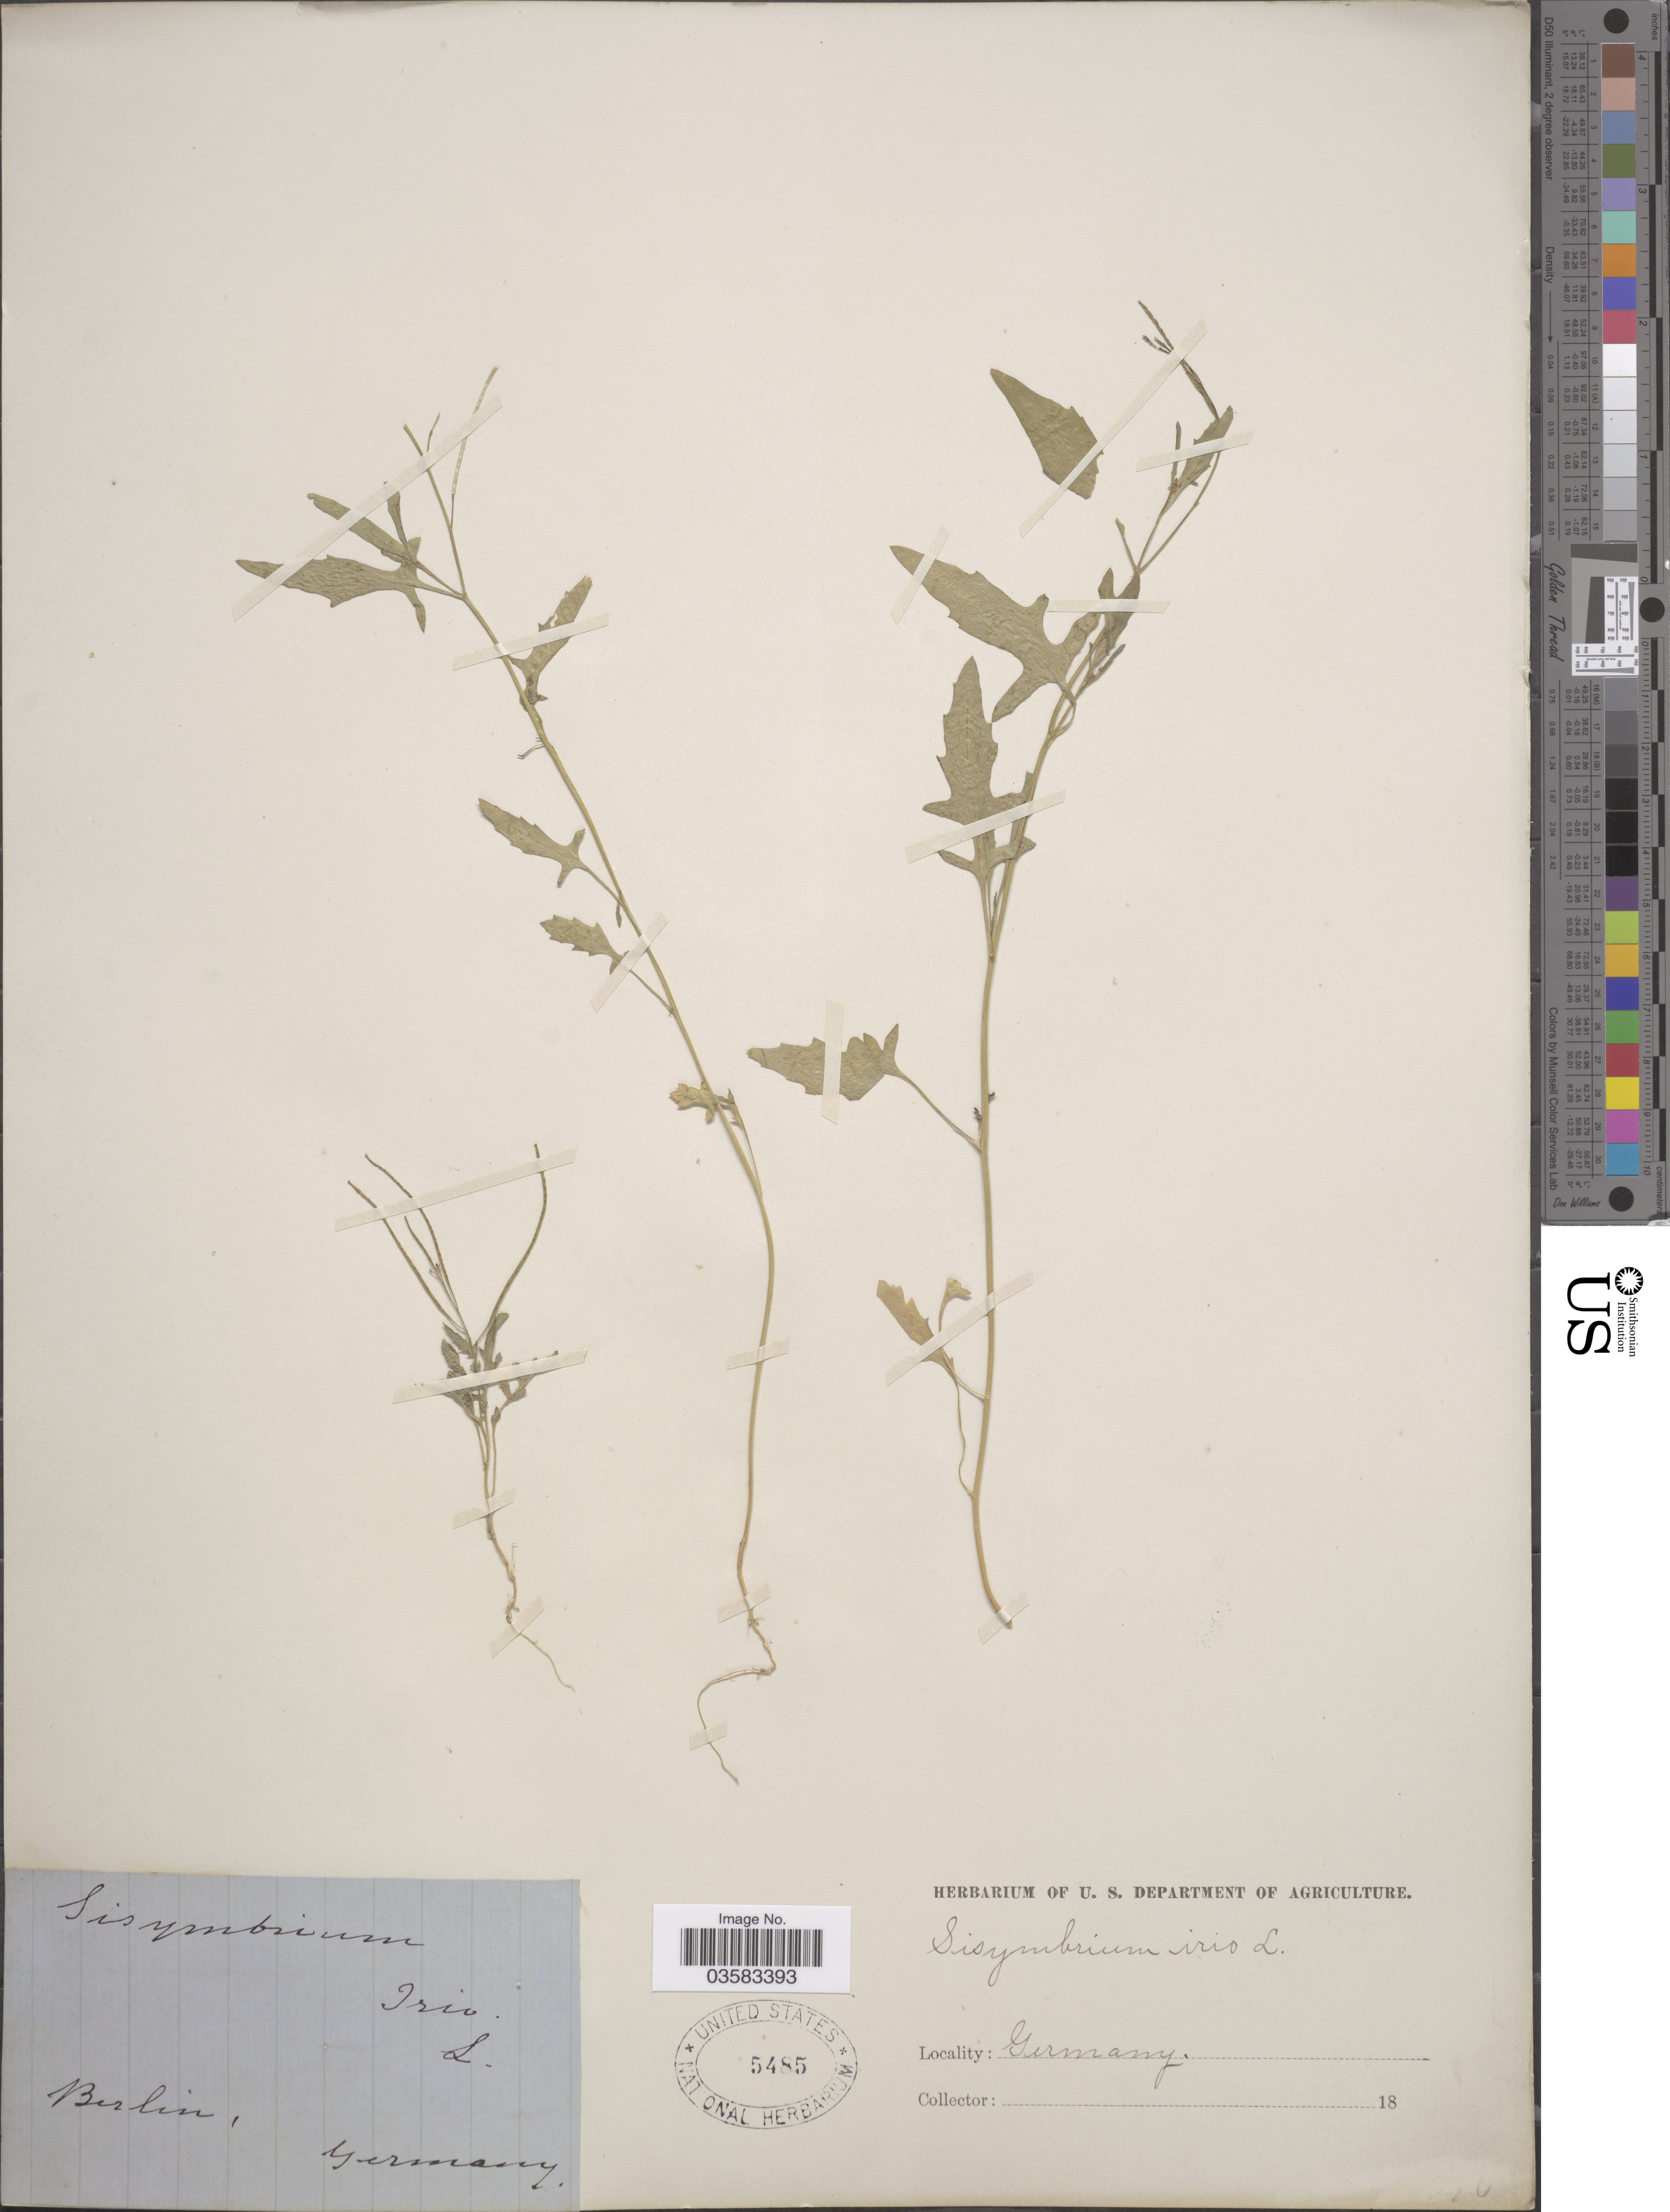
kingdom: Plantae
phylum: Tracheophyta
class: Magnoliopsida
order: Brassicales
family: Brassicaceae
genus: Sisymbrium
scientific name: Sisymbrium irio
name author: L.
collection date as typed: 18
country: Germany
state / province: Berlin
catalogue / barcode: US 5485